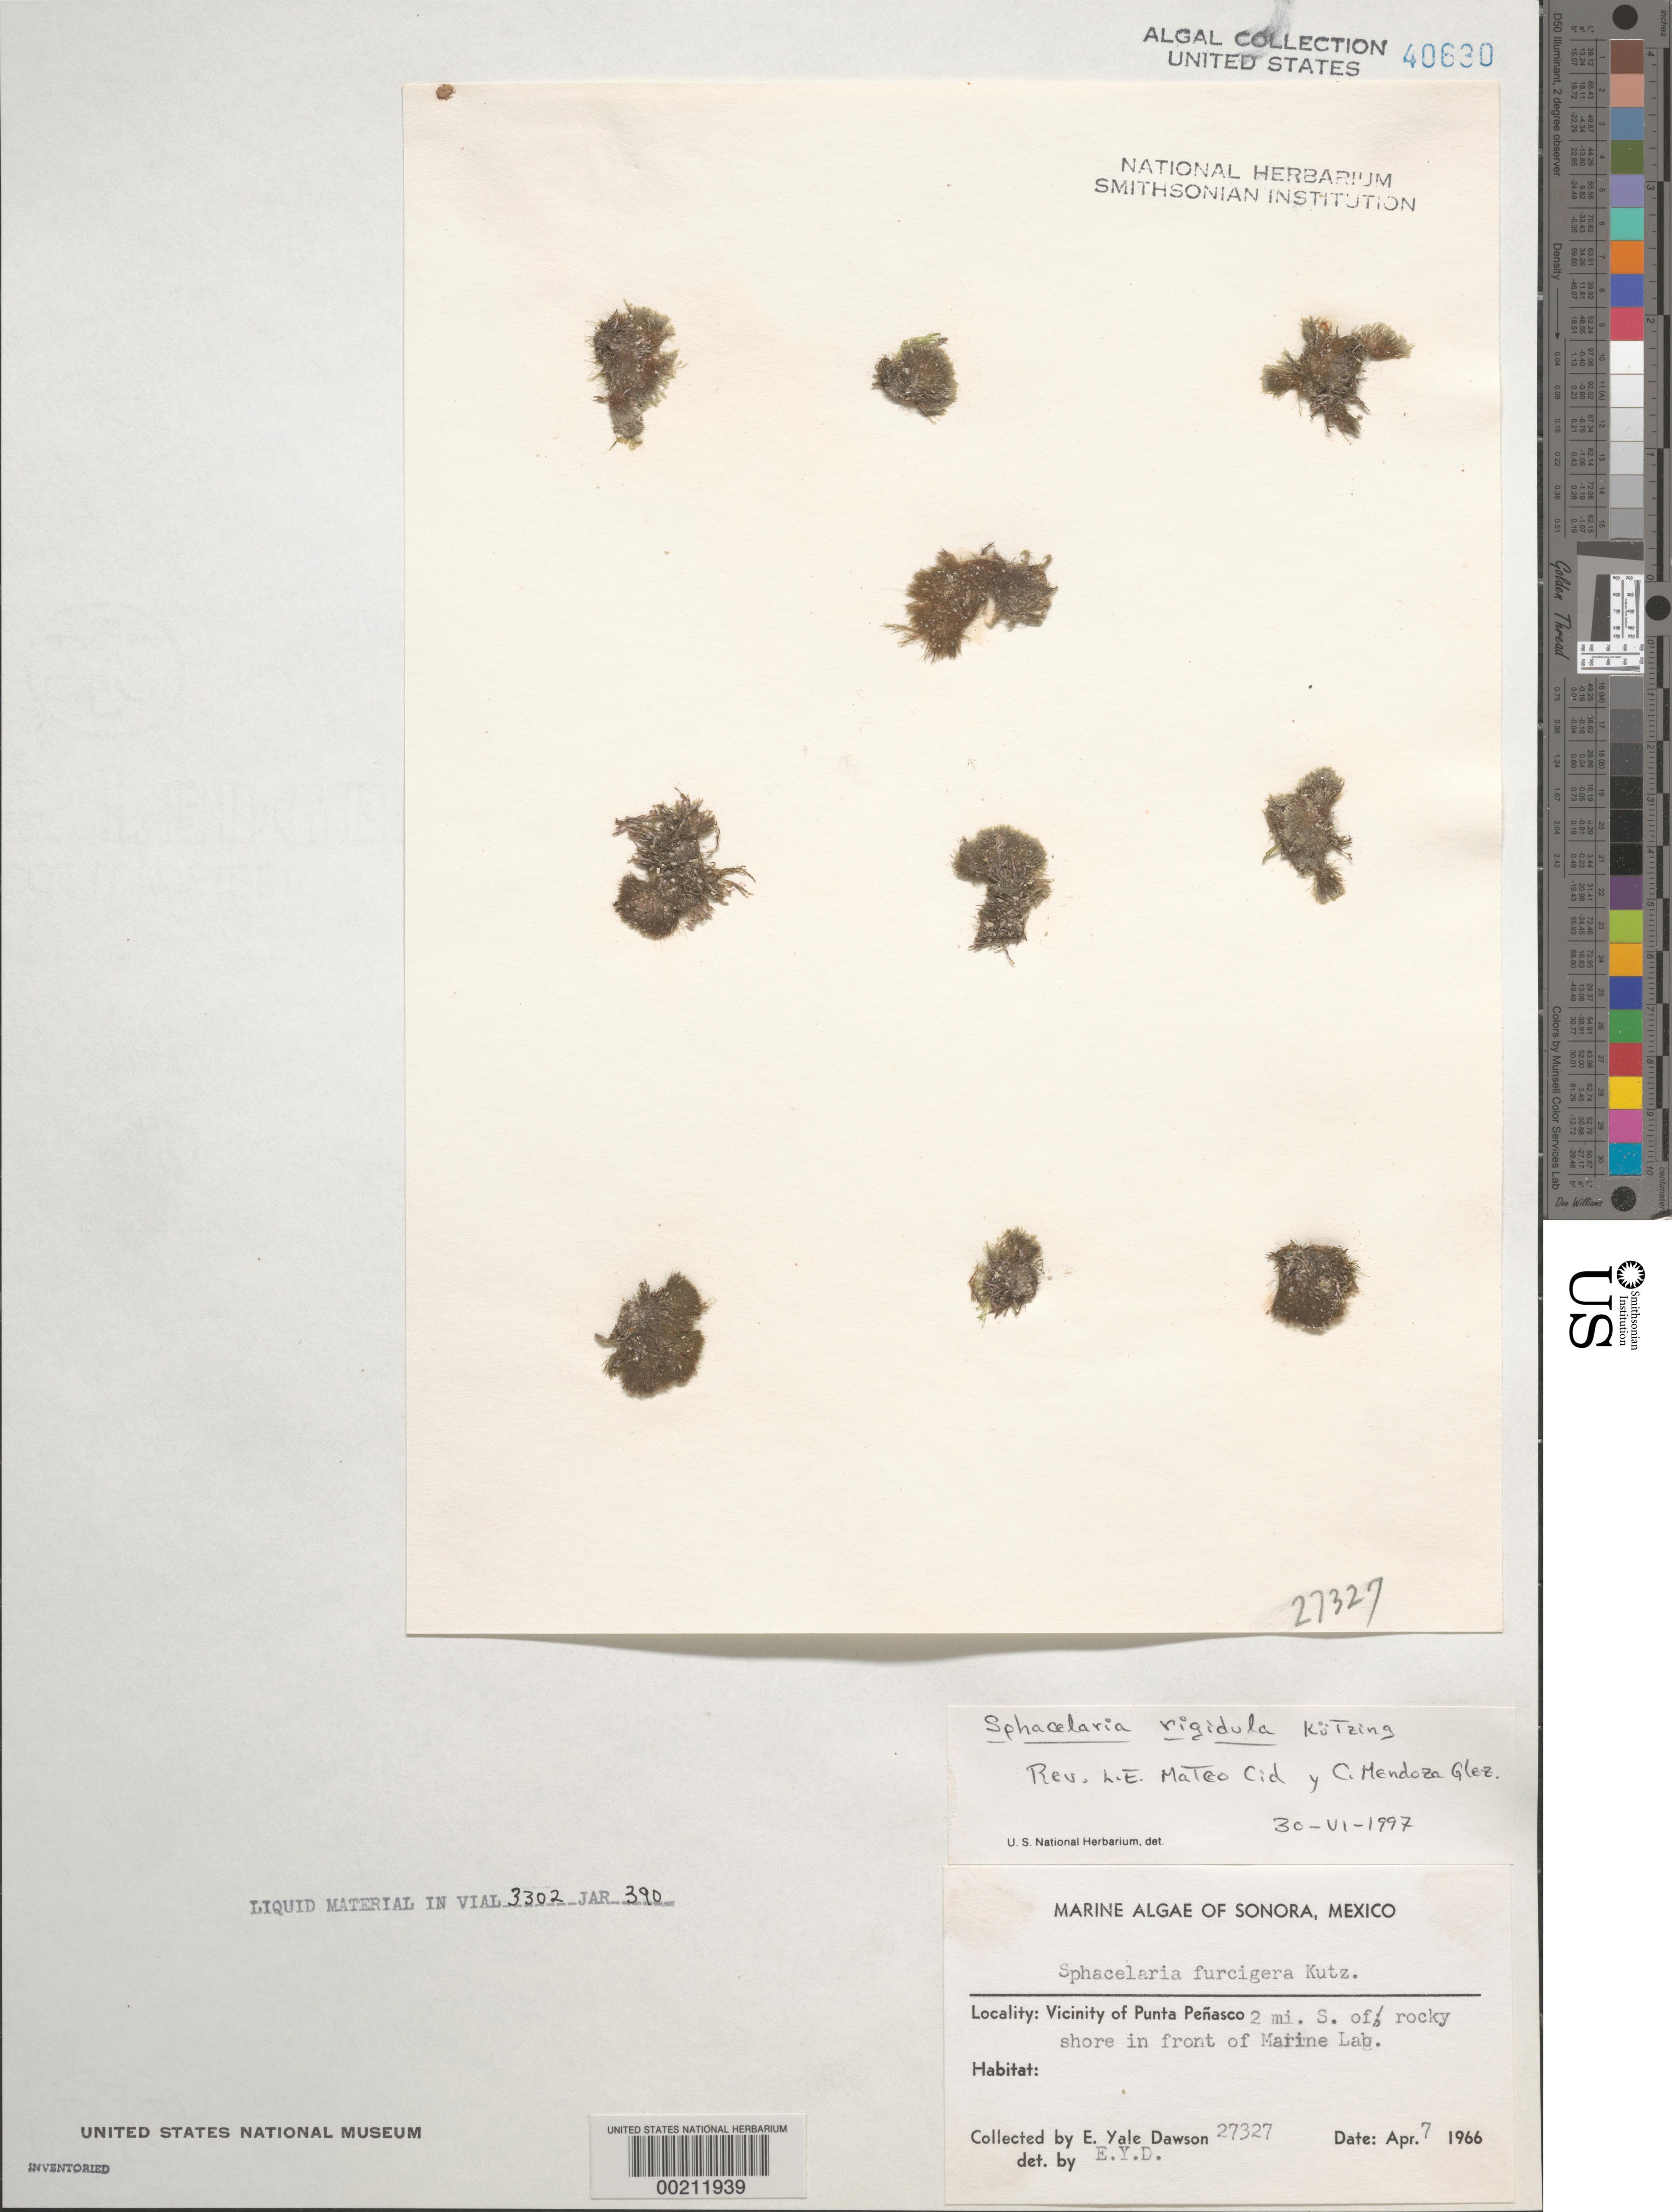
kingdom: Chromista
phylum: Ochrophyta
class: Phaeophyceae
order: Sphacelariales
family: Sphacelariaceae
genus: Sphacelaria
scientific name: Sphacelaria rigidula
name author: Kütz.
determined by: Mendoza G., C.; Mateo. Cid, L. E.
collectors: E. Y. Dawson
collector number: EYD 27327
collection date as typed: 07 Apr 1966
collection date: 1966-04-07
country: Mexico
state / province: Sonora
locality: Marine laboratory shore, 2 miles south of Punta Penasco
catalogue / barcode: US 40630